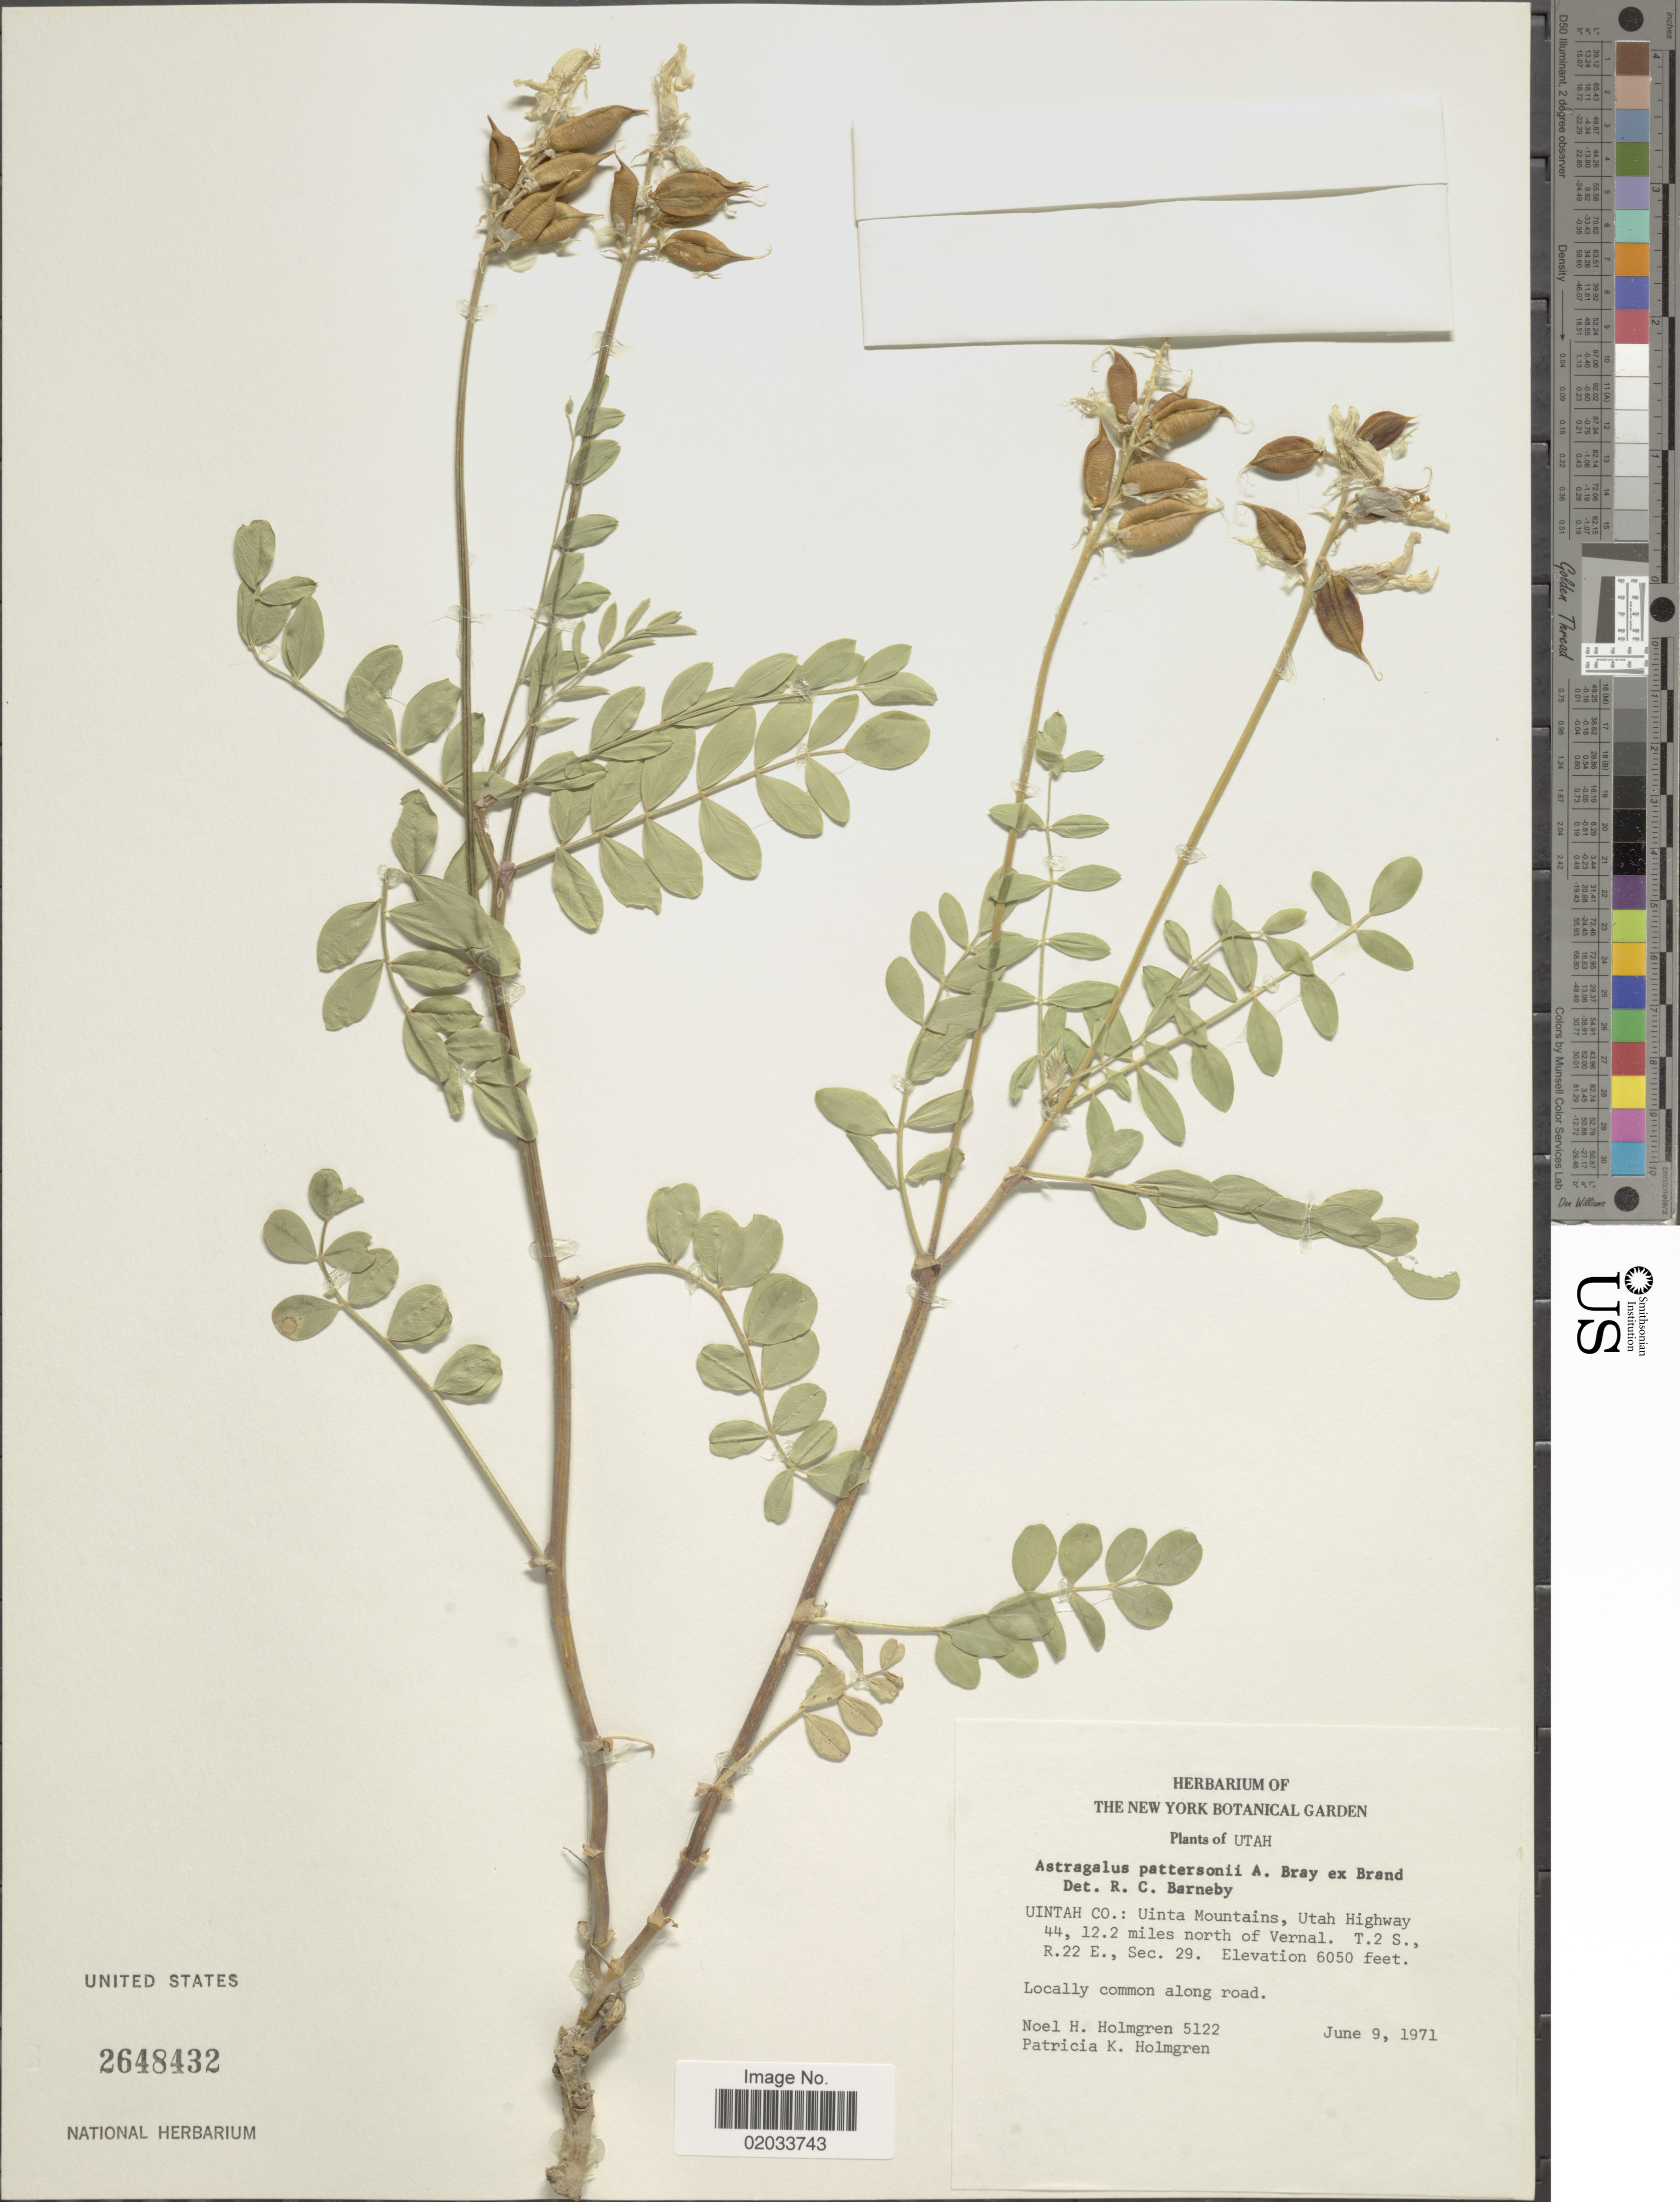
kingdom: Plantae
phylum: Tracheophyta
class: Magnoliopsida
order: Fabales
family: Fabaceae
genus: Astragalus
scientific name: Astragalus pattersonii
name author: (A. Gray) A. Gray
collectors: N. H. Holmgren & P. K. Holmgren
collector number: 5122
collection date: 1971-06-09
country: United States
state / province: Utah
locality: Uintah Co: Uinta Mountains, Utah Highway 44, 12.2 miles north of Vernal. T. 2 S., R. 22 E., Sec. 29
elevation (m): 1844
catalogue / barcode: US 2648432